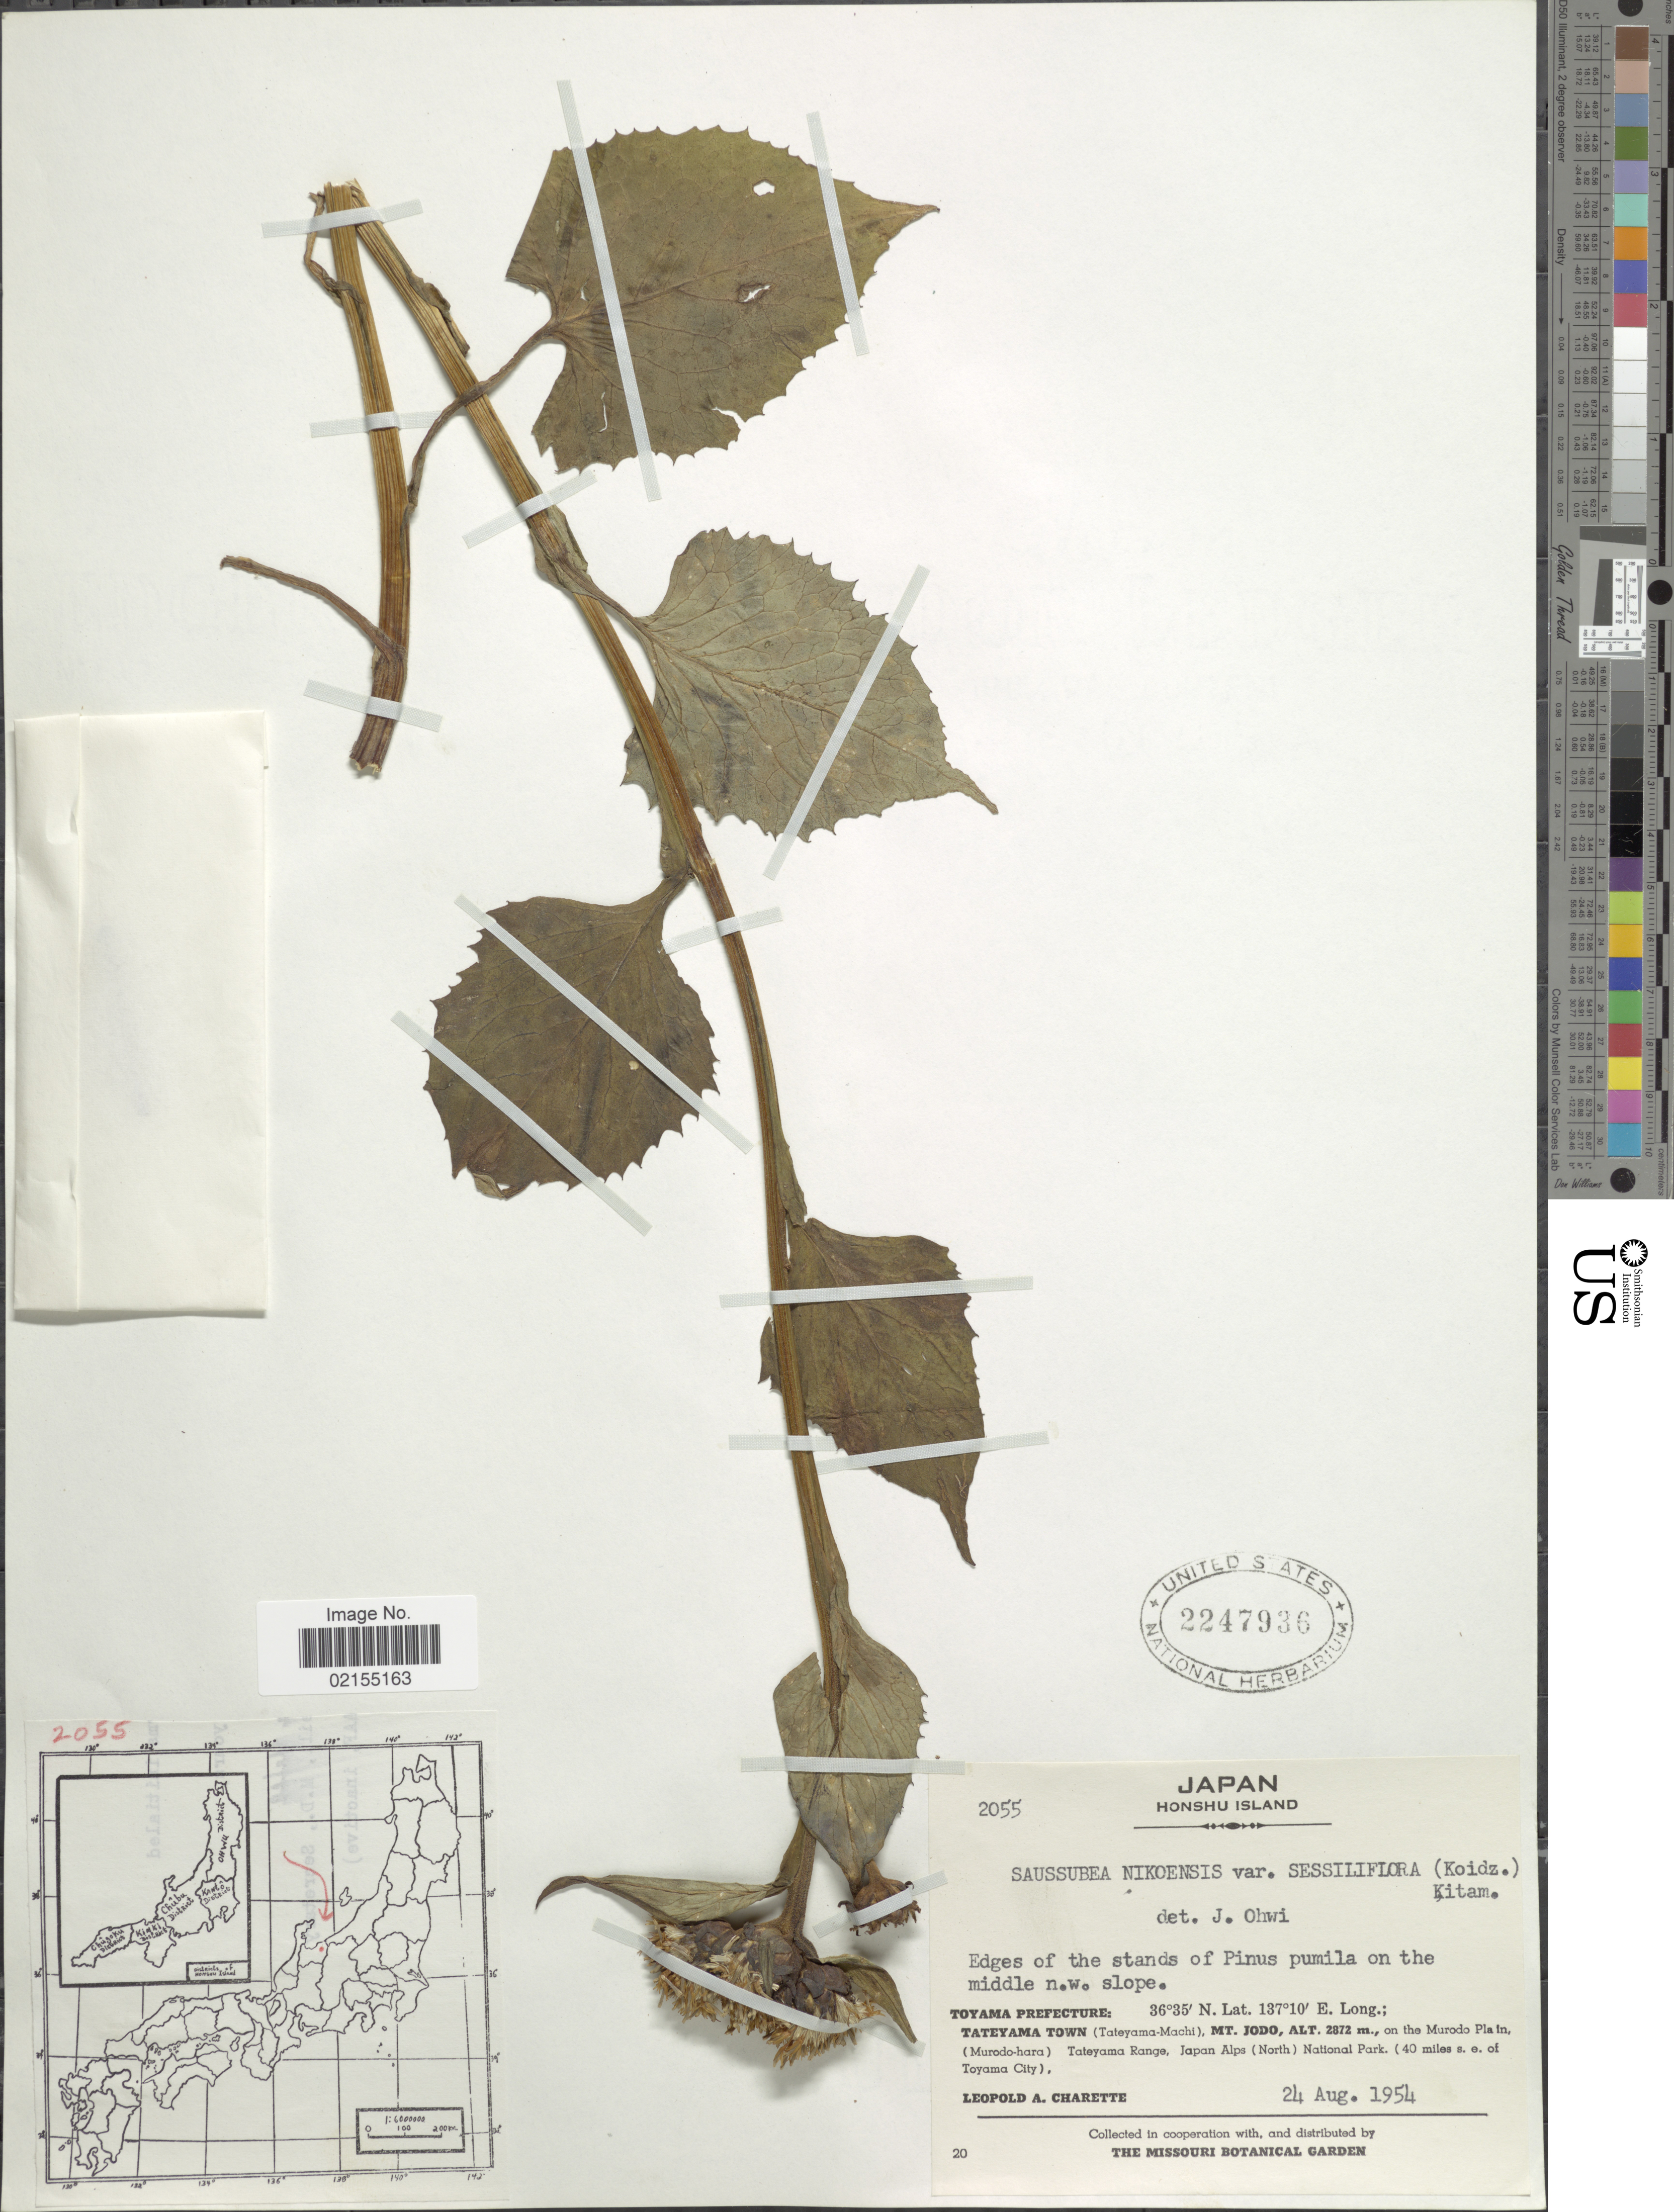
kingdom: Plantae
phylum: Tracheophyta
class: Magnoliopsida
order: Asterales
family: Asteraceae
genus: Saussurea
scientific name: Saussurea nikoensis var. sessiliflora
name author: (Koidz.) Kitam.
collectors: L. A. Charette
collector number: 2055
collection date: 1954-08-24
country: Japan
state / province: Toyama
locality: Honshu Island, Edges of the stands of Pinus pumila on the middle n.w. slope, Toyama Prefecture, Tateyama Town (Tateyama-Machi), Mt. Jodo, on the Murodo Pla in, (Murodo-hara), Tateyama Range, Japan Alps (North) National Park) 40 miles s.e. of Toyama City)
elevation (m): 2872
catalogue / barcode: US 2247936